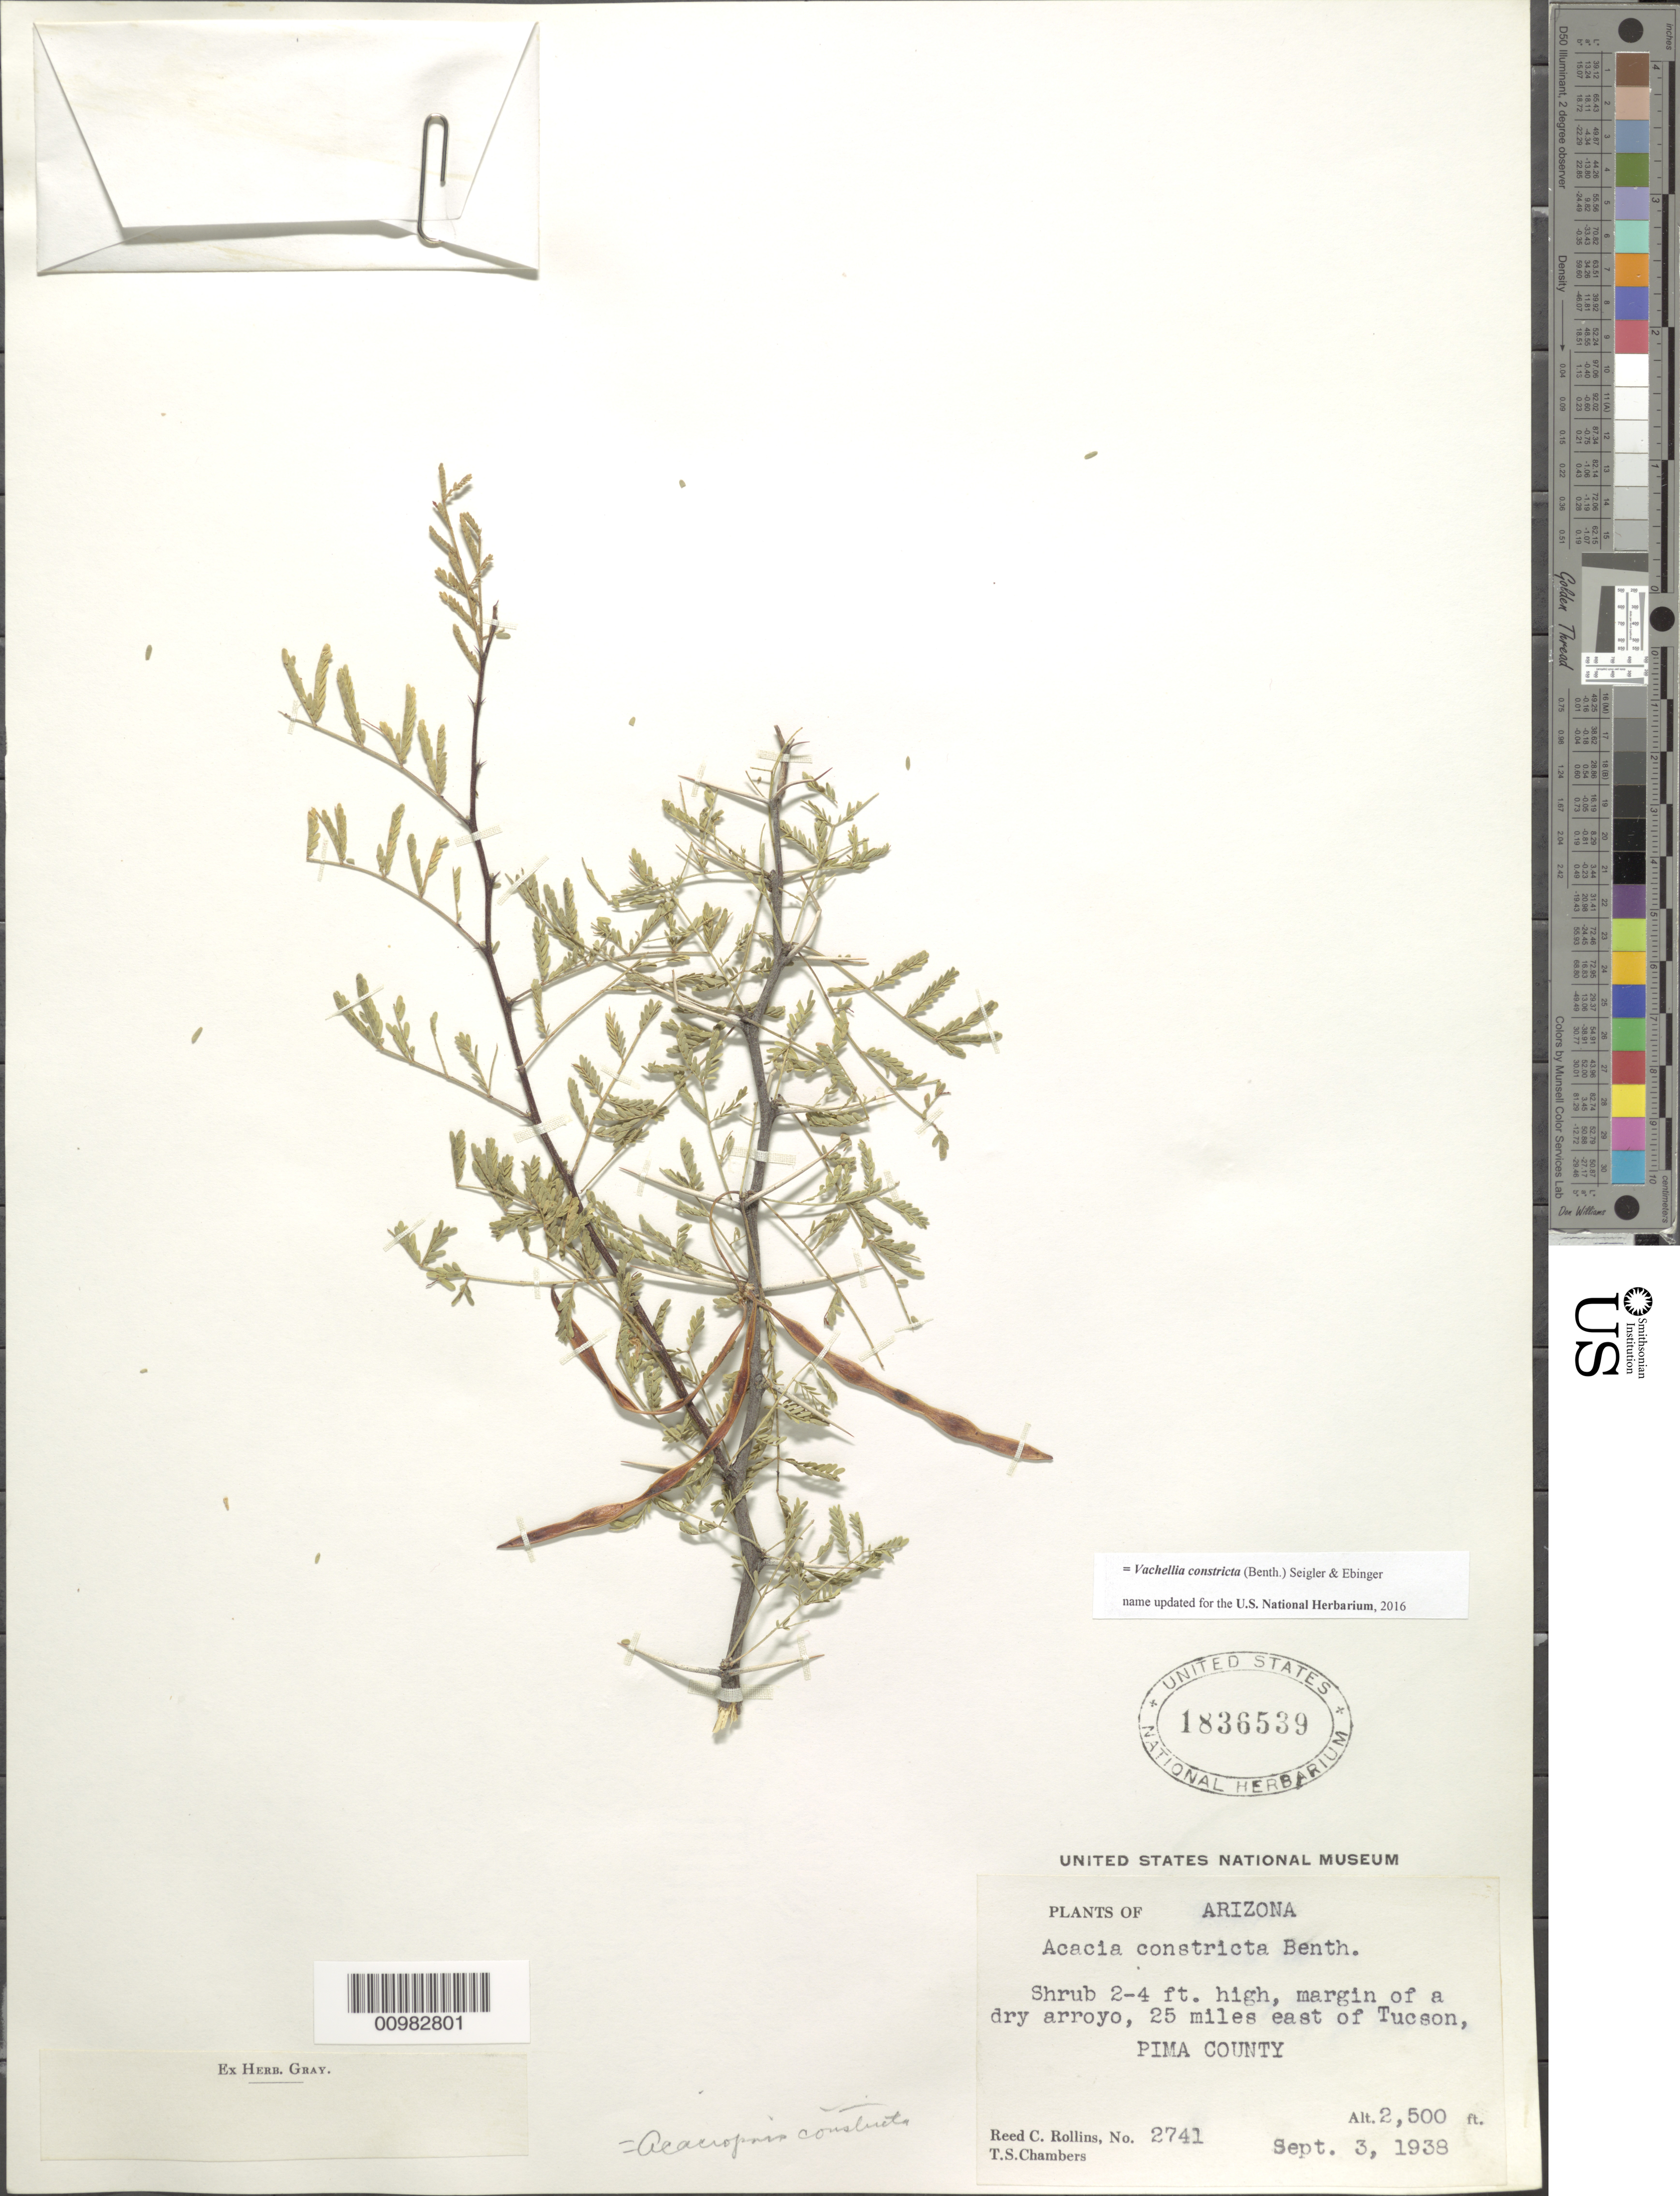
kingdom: Plantae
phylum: Tracheophyta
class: Magnoliopsida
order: Fabales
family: Fabaceae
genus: Vachellia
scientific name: Vachellia constricta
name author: (Benth.) Seigler & Ebinger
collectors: T. Chambers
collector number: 2741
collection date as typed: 03 Sep 1938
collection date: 1938-09-03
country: United States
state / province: Arizona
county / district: Pima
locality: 25 miles E of Tucson.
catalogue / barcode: US 1836539